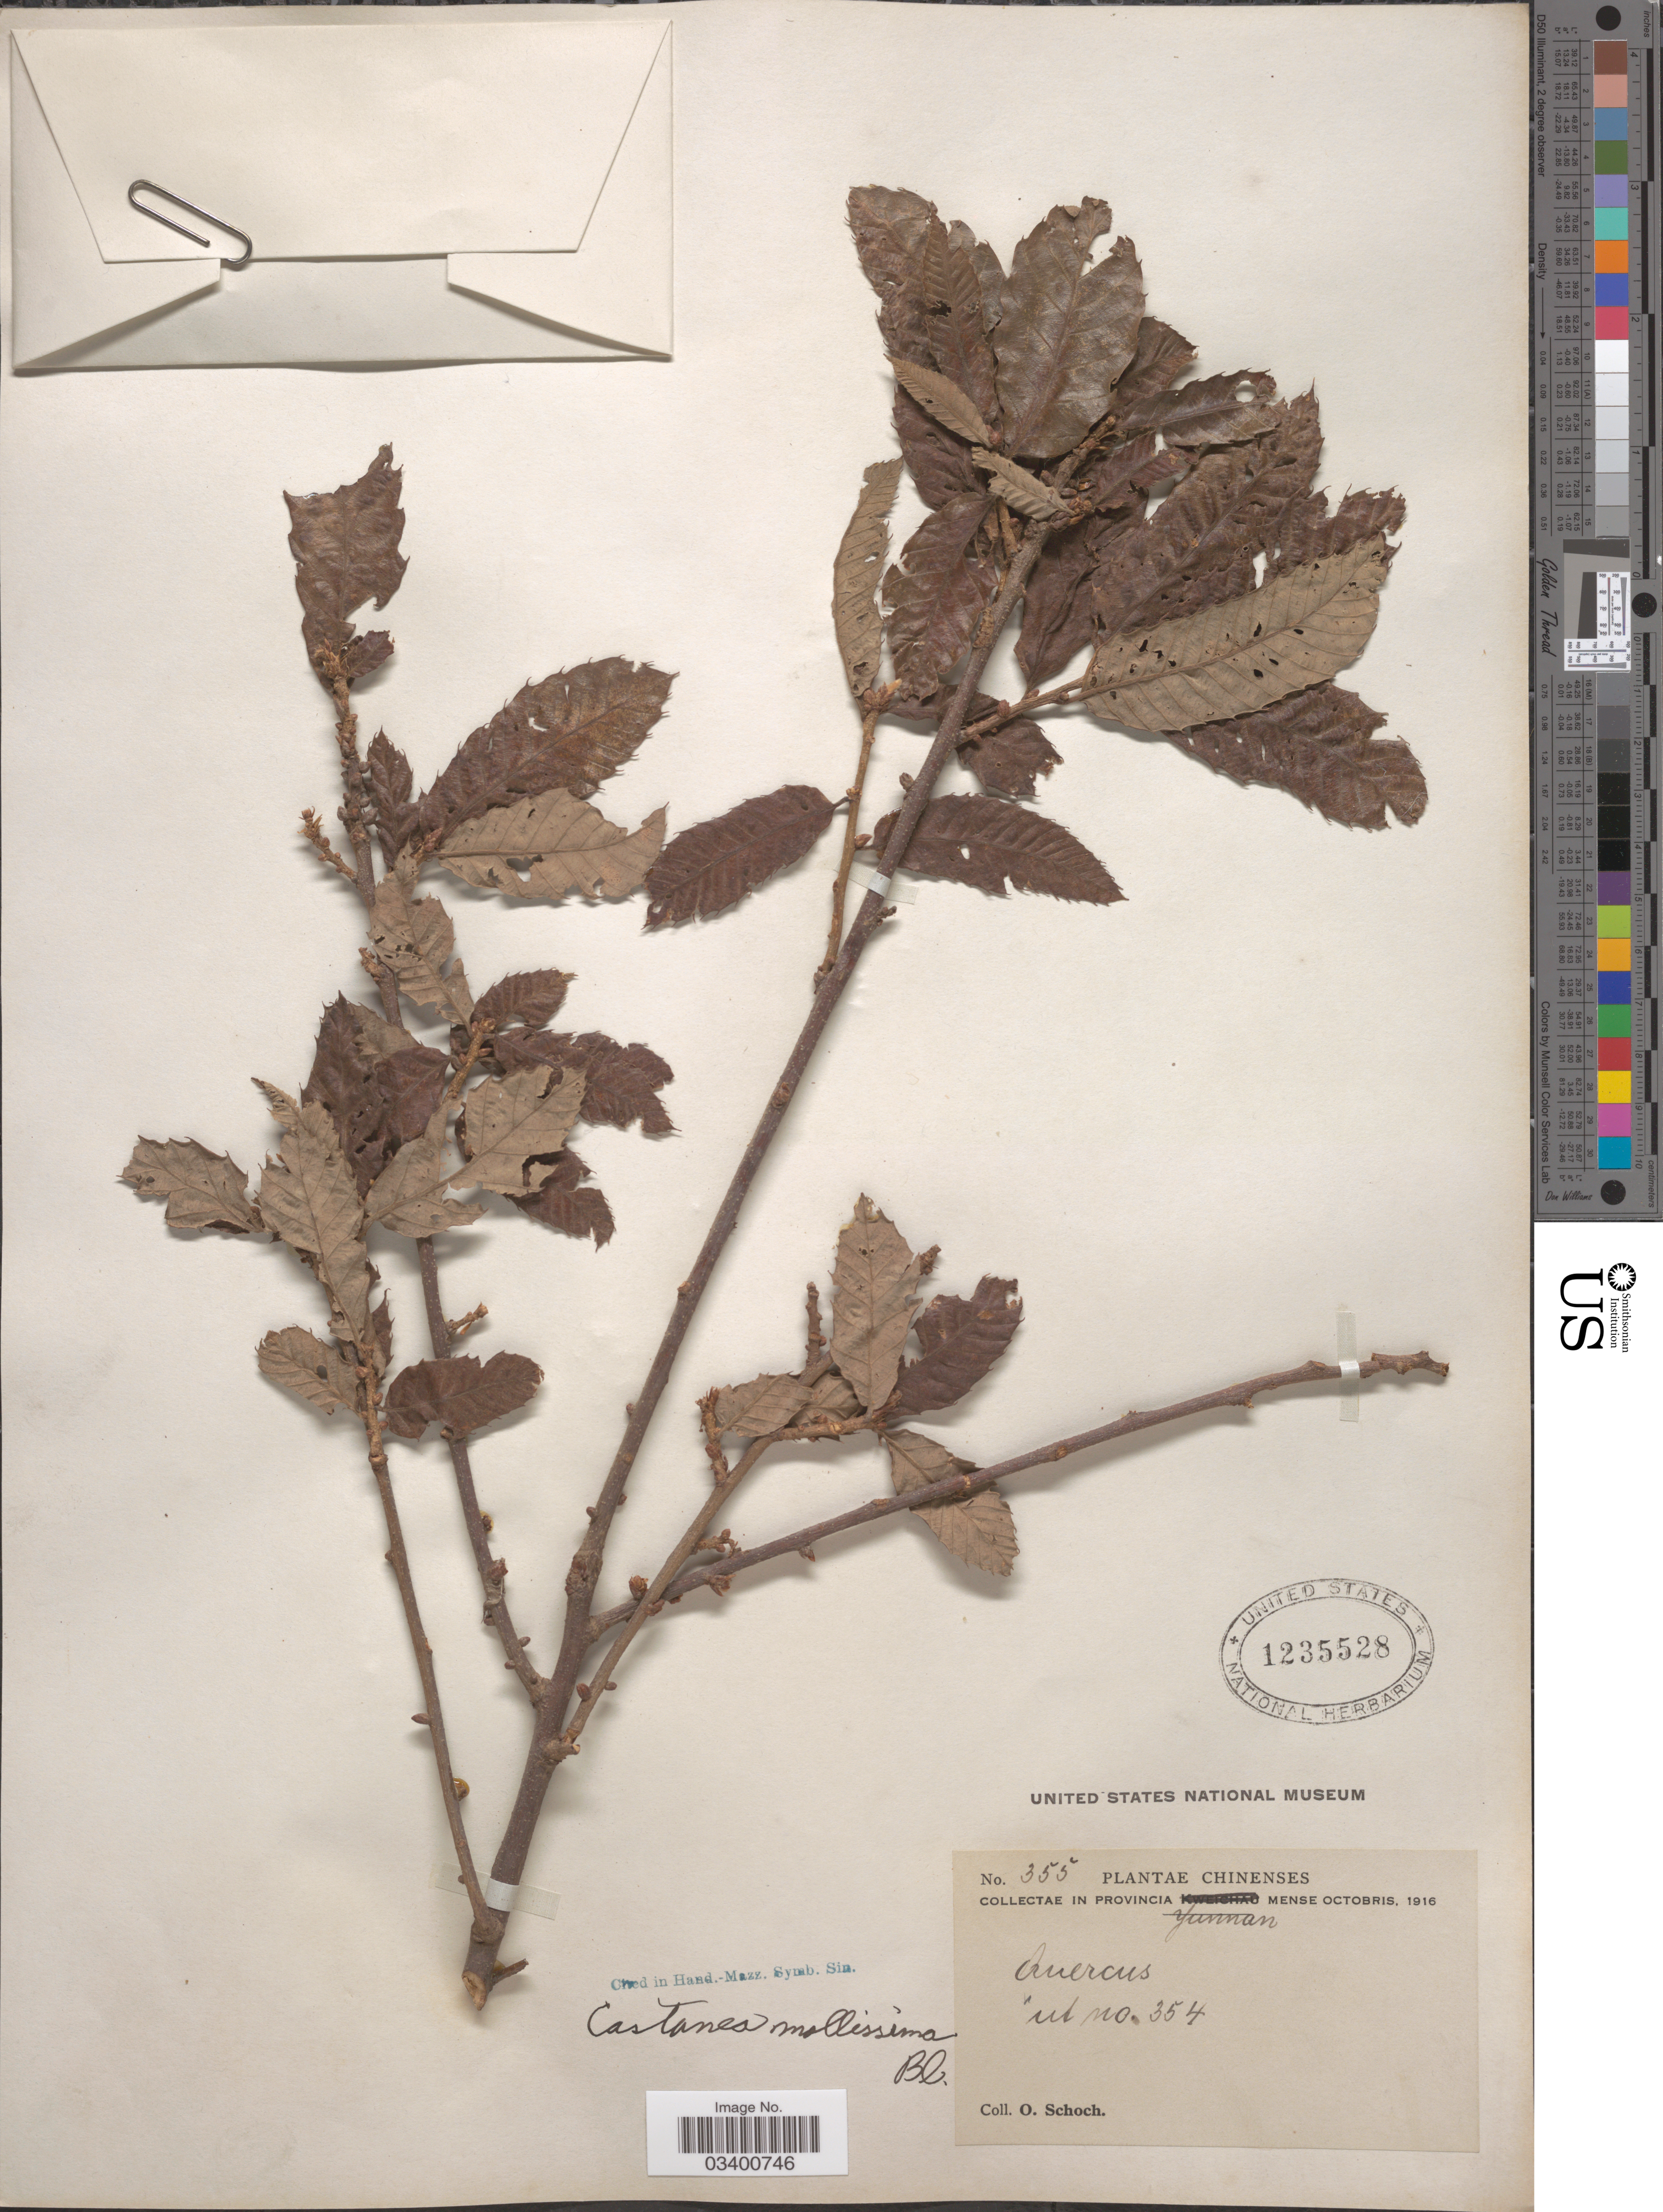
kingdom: Plantae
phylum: Tracheophyta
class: Magnoliopsida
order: Fagales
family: Fagaceae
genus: Castanea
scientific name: Castanea mollissima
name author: Blume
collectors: O. Schoch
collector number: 355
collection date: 1916-10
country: China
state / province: Yunnan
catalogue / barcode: US 1235528